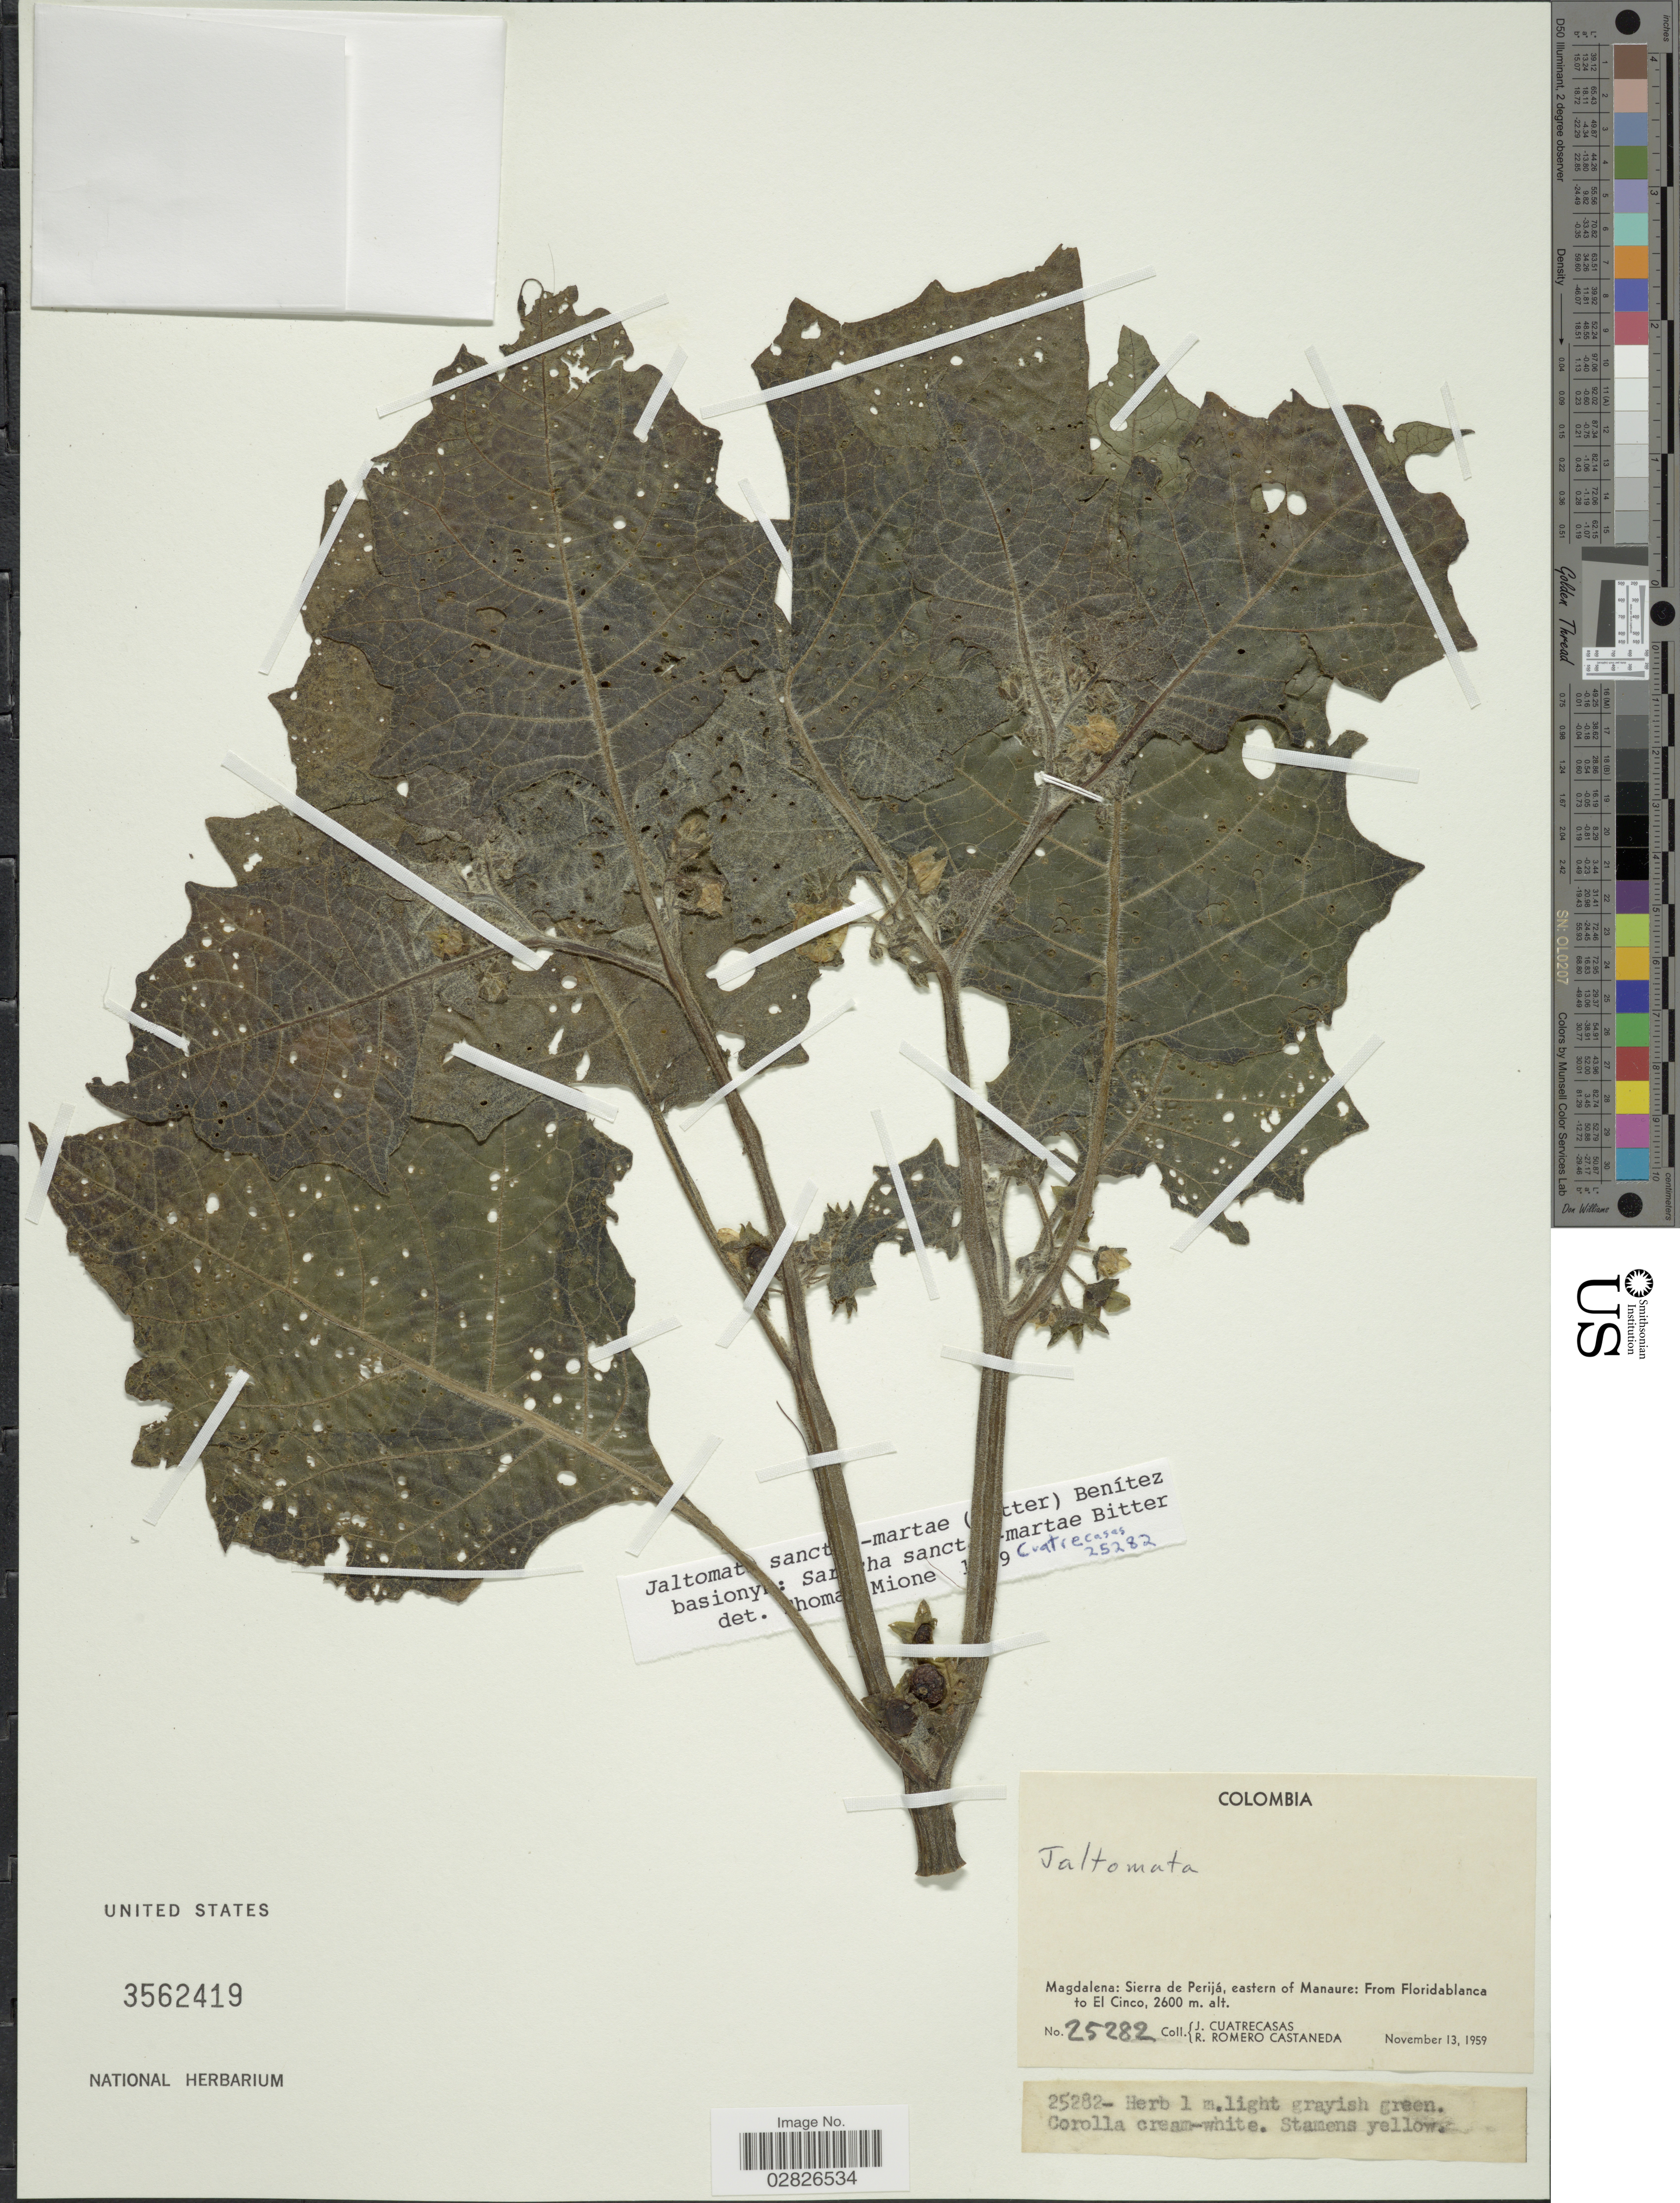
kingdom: Plantae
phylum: Tracheophyta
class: Magnoliopsida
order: Solanales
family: Solanaceae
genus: Jaltomata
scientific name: Jaltomata sanctae-martae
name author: (Bitter) Benítez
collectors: J. Cuatrecasas & R. Romero Castañeda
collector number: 25282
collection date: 1959-11-13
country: Colombia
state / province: Magdalena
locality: Sierra de Perijá, Eastern of Manaure, From Floridablanca to El Cinco.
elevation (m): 2600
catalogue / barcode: US 3562419